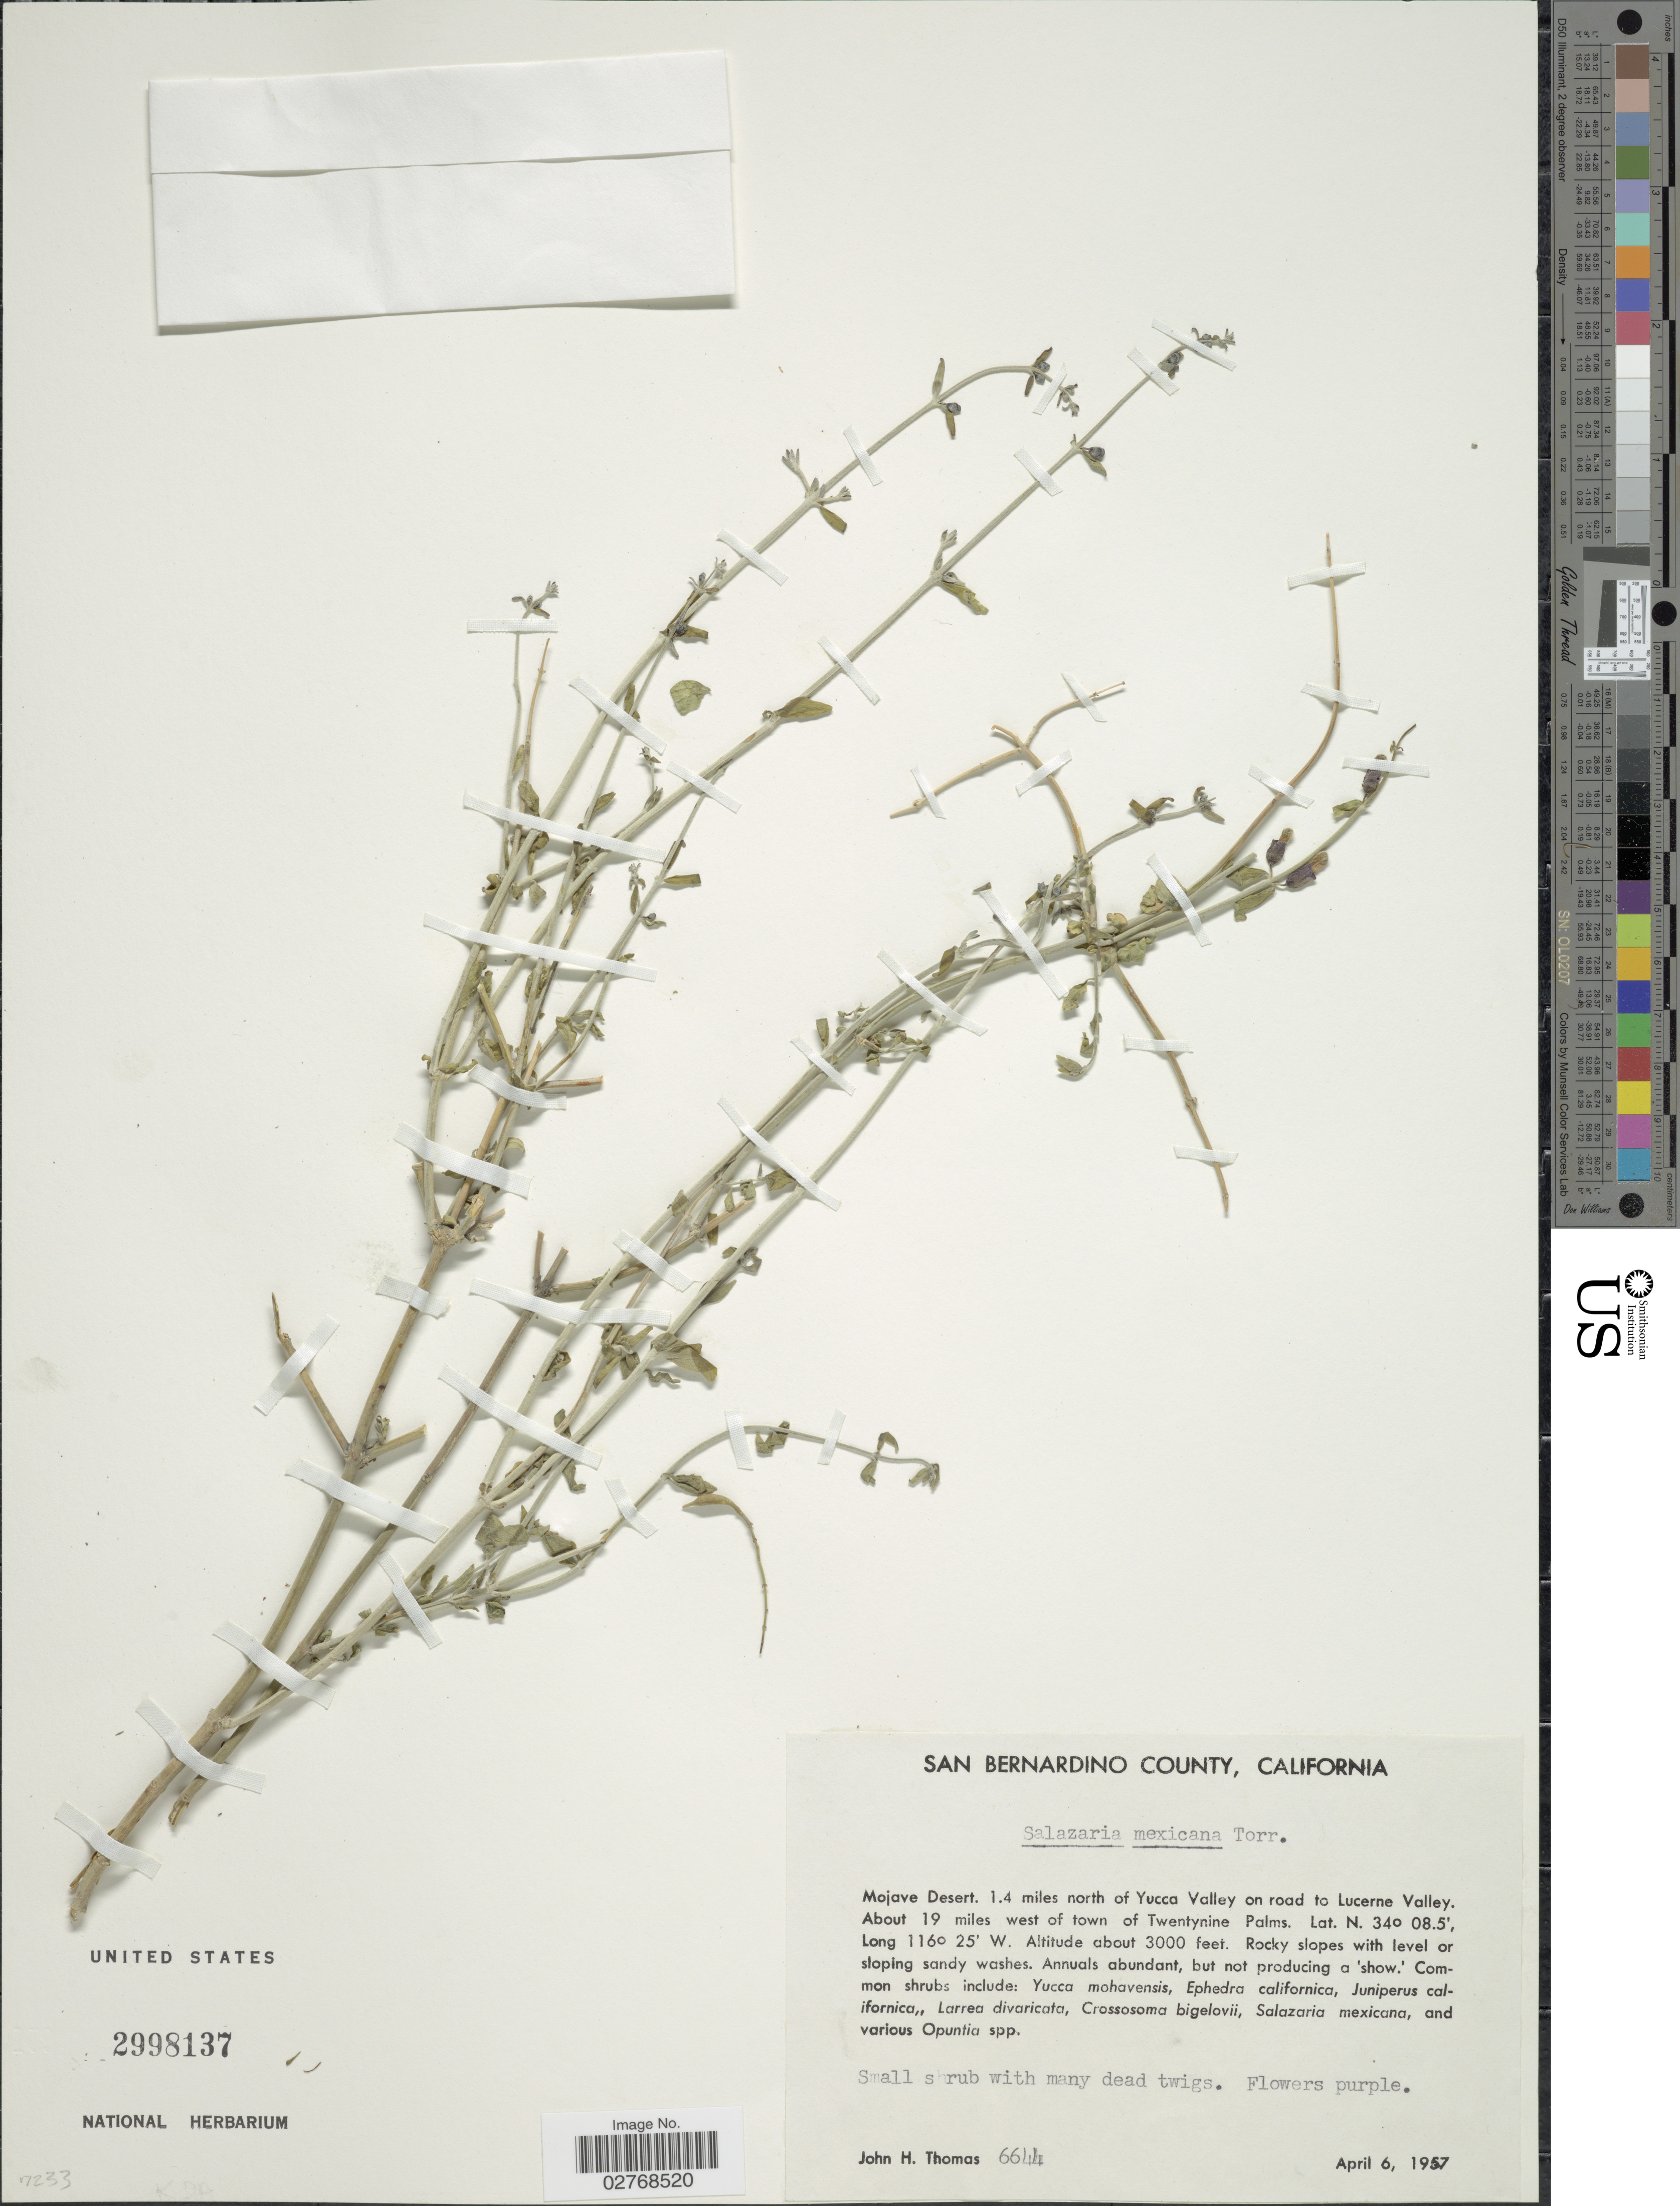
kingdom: Plantae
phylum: Tracheophyta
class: Magnoliopsida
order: Lamiales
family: Lamiaceae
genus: Scutellaria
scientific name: Scutellaria mexicana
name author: (Torr.) A.J. Paton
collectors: J. H. Thomas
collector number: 6644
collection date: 1957-04-06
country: United States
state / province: California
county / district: San Bernardino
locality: San Bernardino County. Mojave Desert. 1.4 miles north of Yucca Valley on road to Lucerne Valley. About 19 miles west of town of Twentynine Palms.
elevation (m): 914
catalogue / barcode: US 2998137